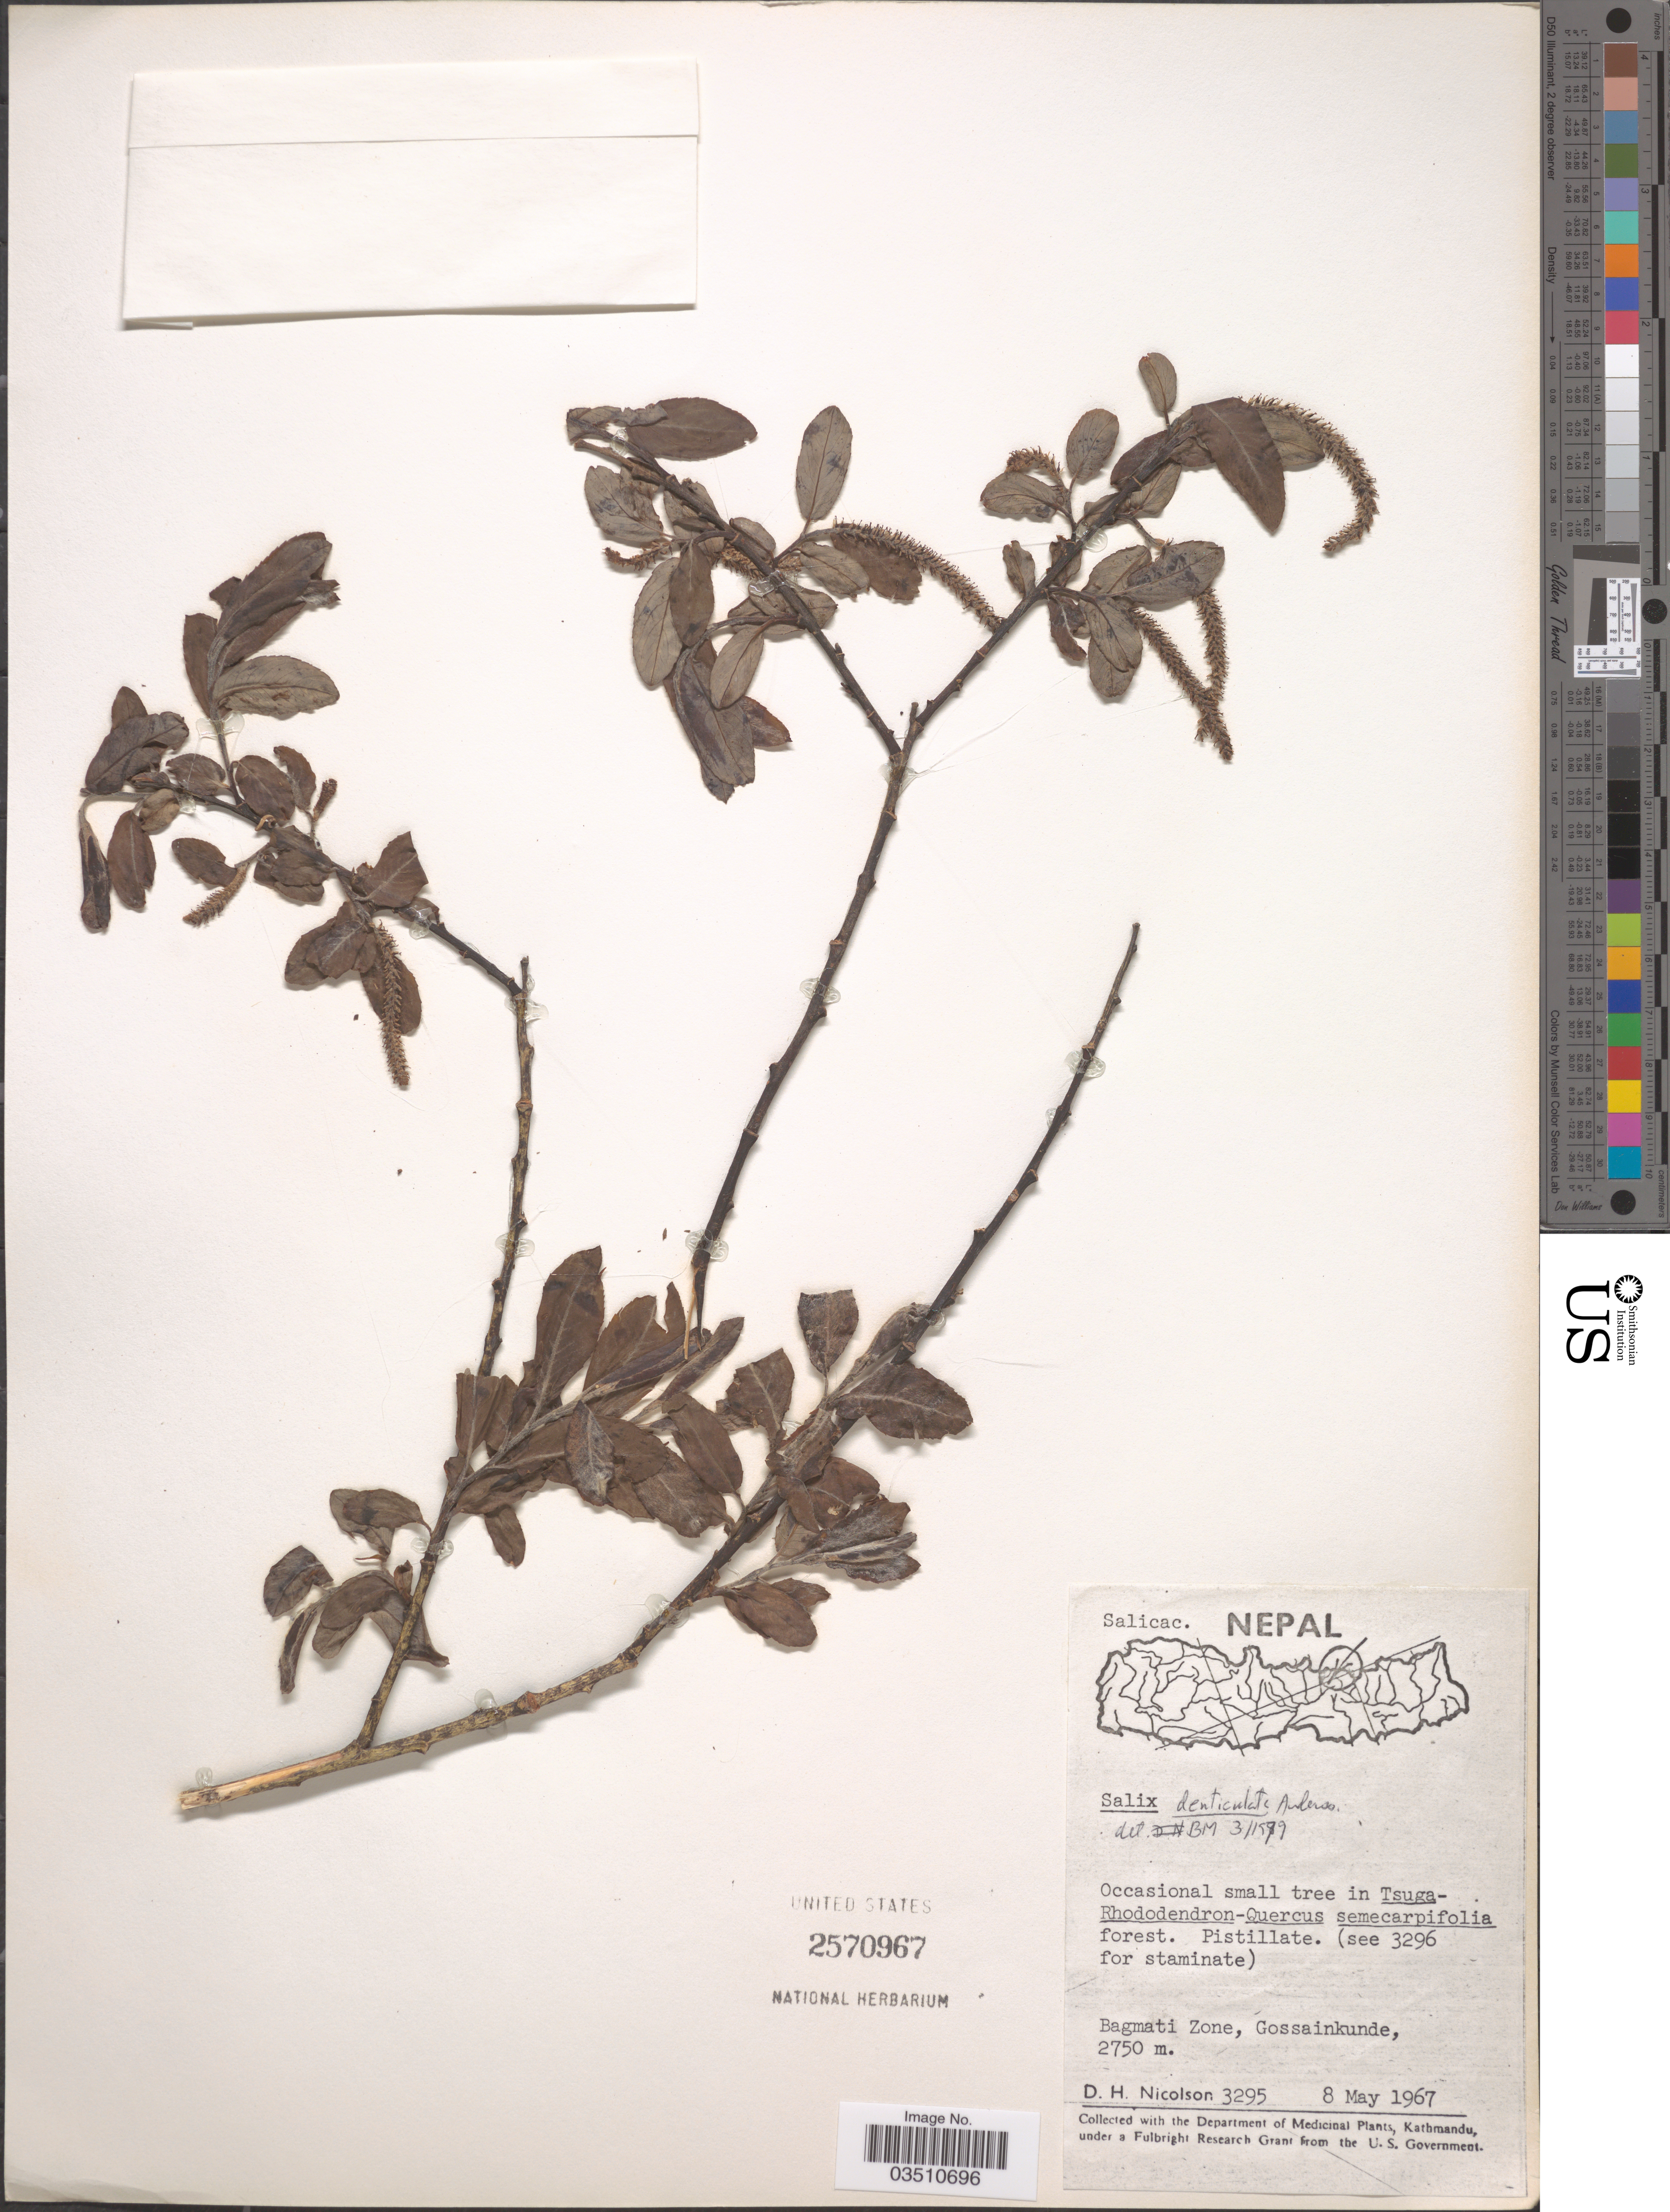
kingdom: Plantae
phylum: Tracheophyta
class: Magnoliopsida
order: Malpighiales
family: Salicaceae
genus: Salix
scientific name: Salix denticulata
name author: Andersson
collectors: D. H. Nicolson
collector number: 3295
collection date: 1967-05-08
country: Nepal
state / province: Bagmati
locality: Bagmati Zone, Gossainkunde.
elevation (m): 2750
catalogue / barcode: US 2570967